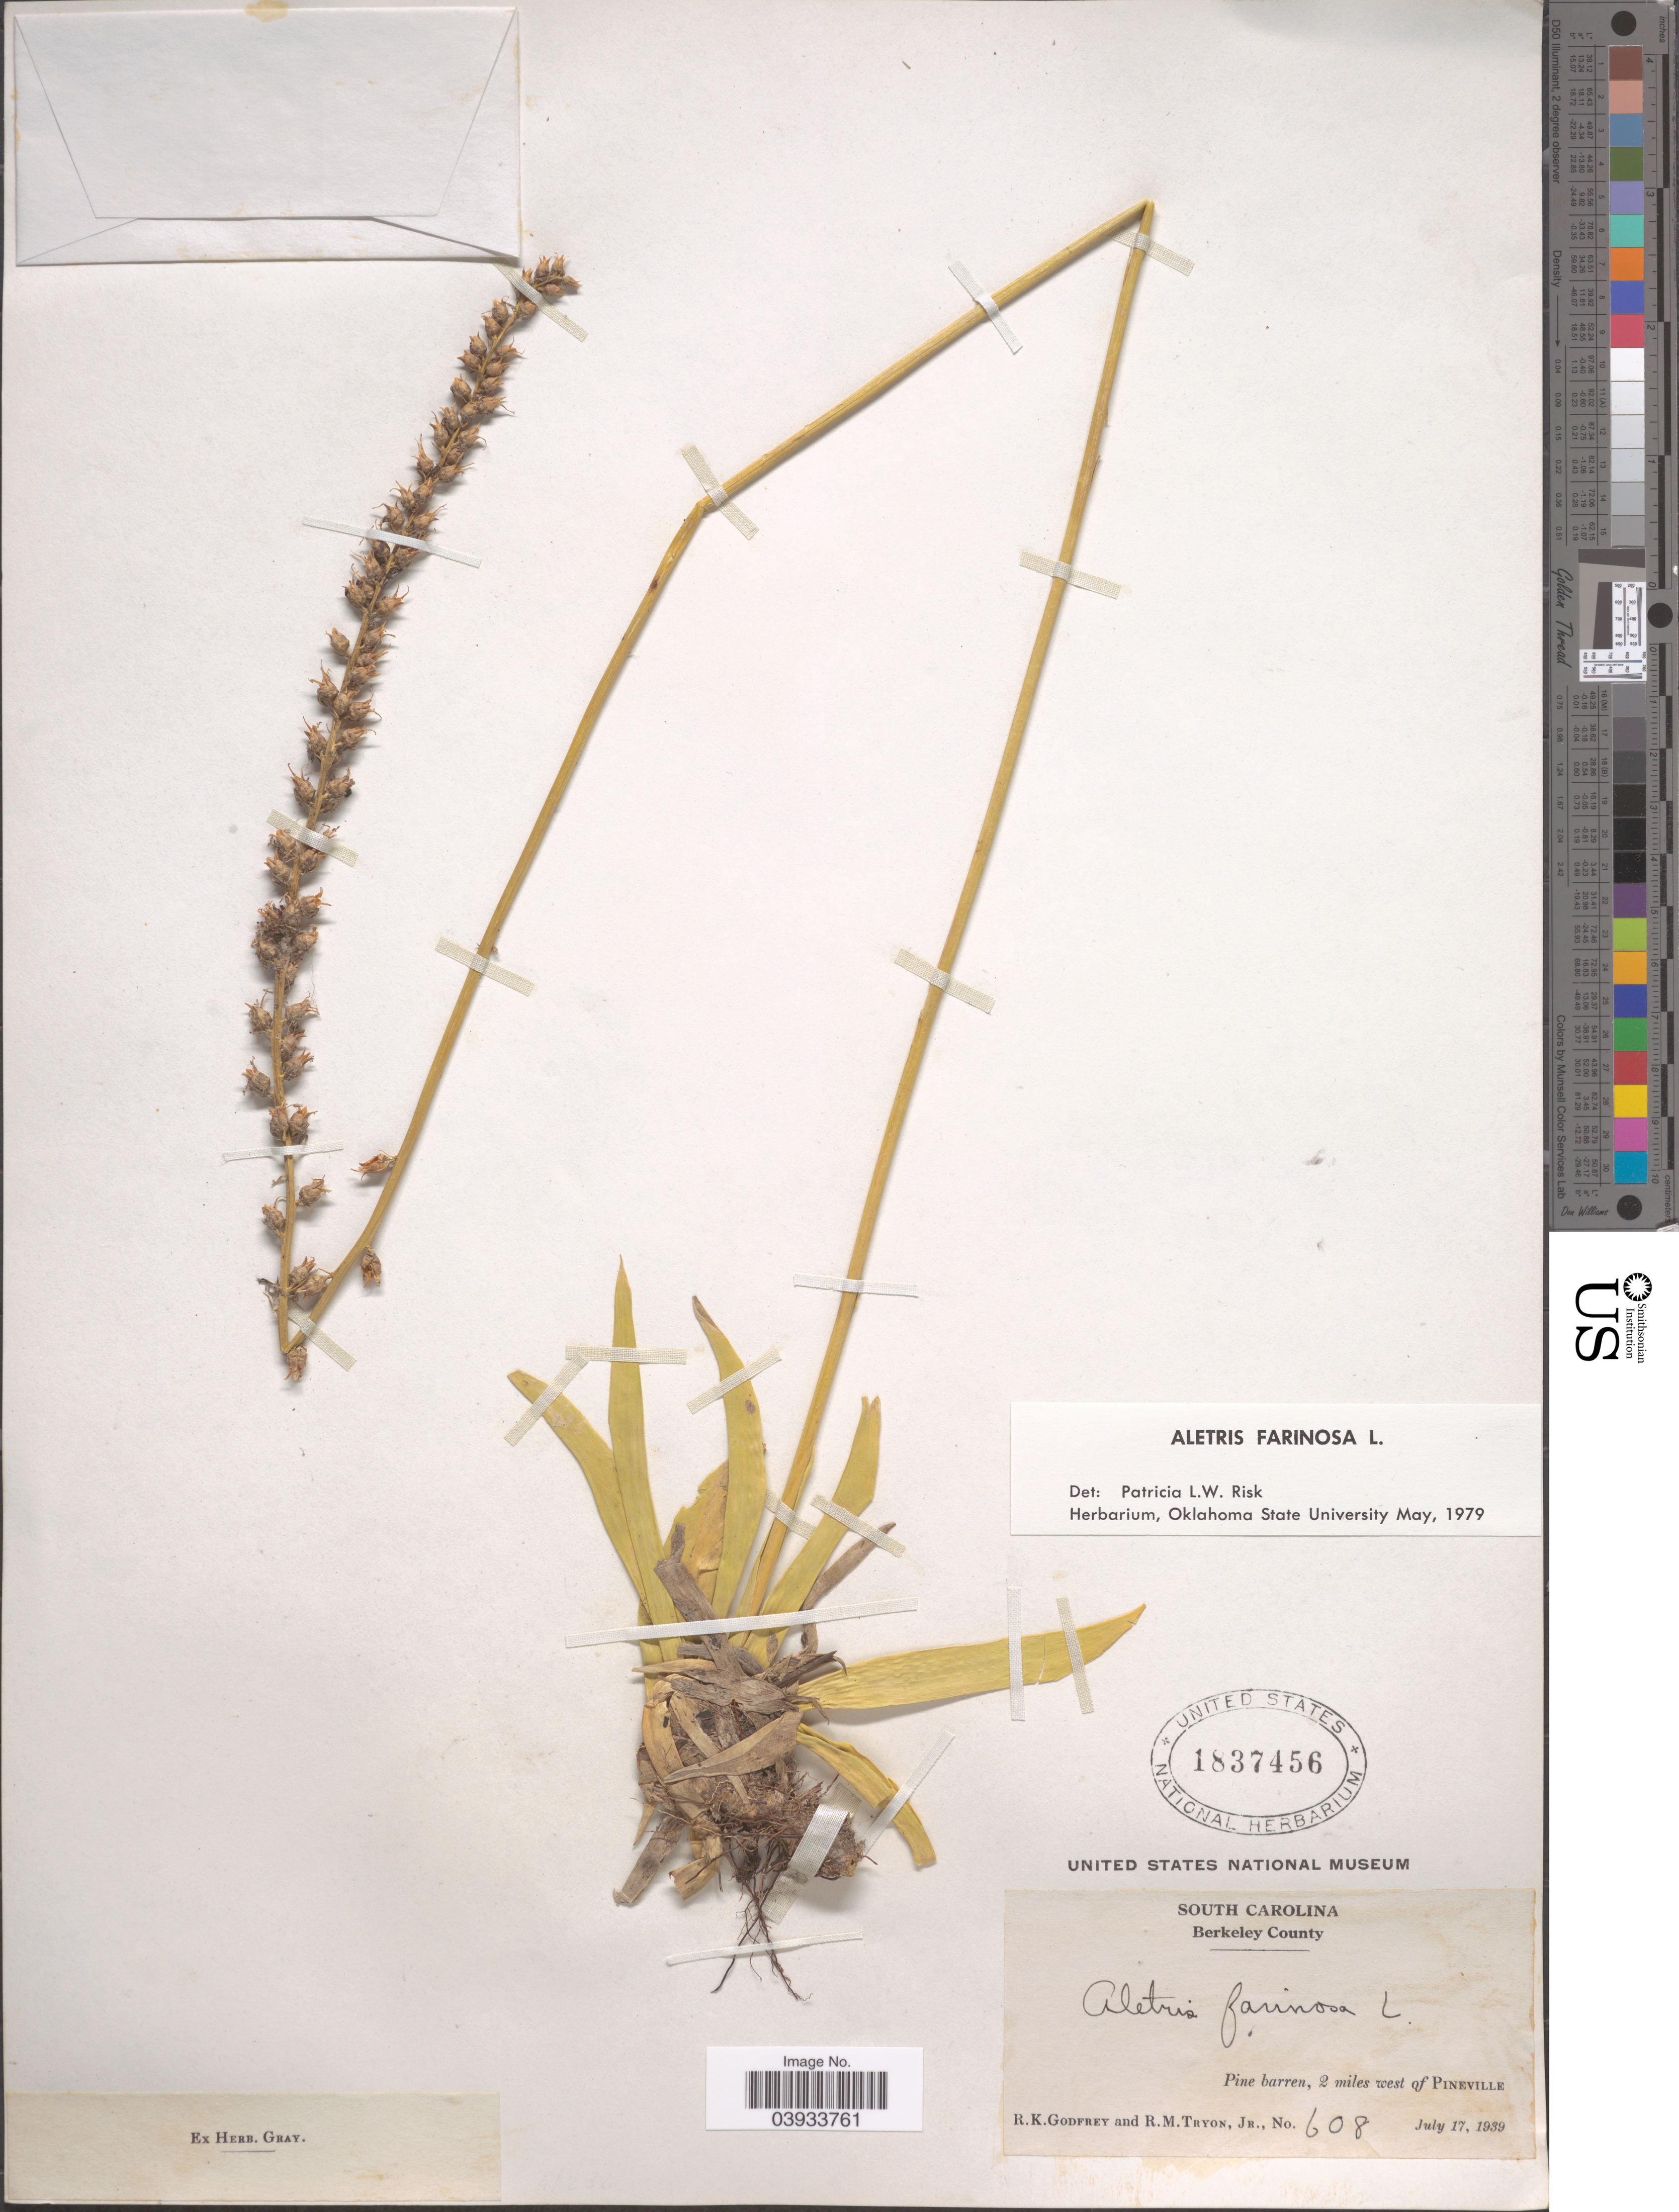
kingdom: Plantae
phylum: Tracheophyta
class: Liliopsida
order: Dioscoreales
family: Nartheciaceae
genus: Aletris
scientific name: Aletris farinosa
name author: L.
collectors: R. K. Godfrey & R. Tryon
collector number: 608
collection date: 1939-07-17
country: United States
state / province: South Carolina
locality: Berkeley County. Pine barren, 2 miles west of Pineville.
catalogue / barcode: US 1837456